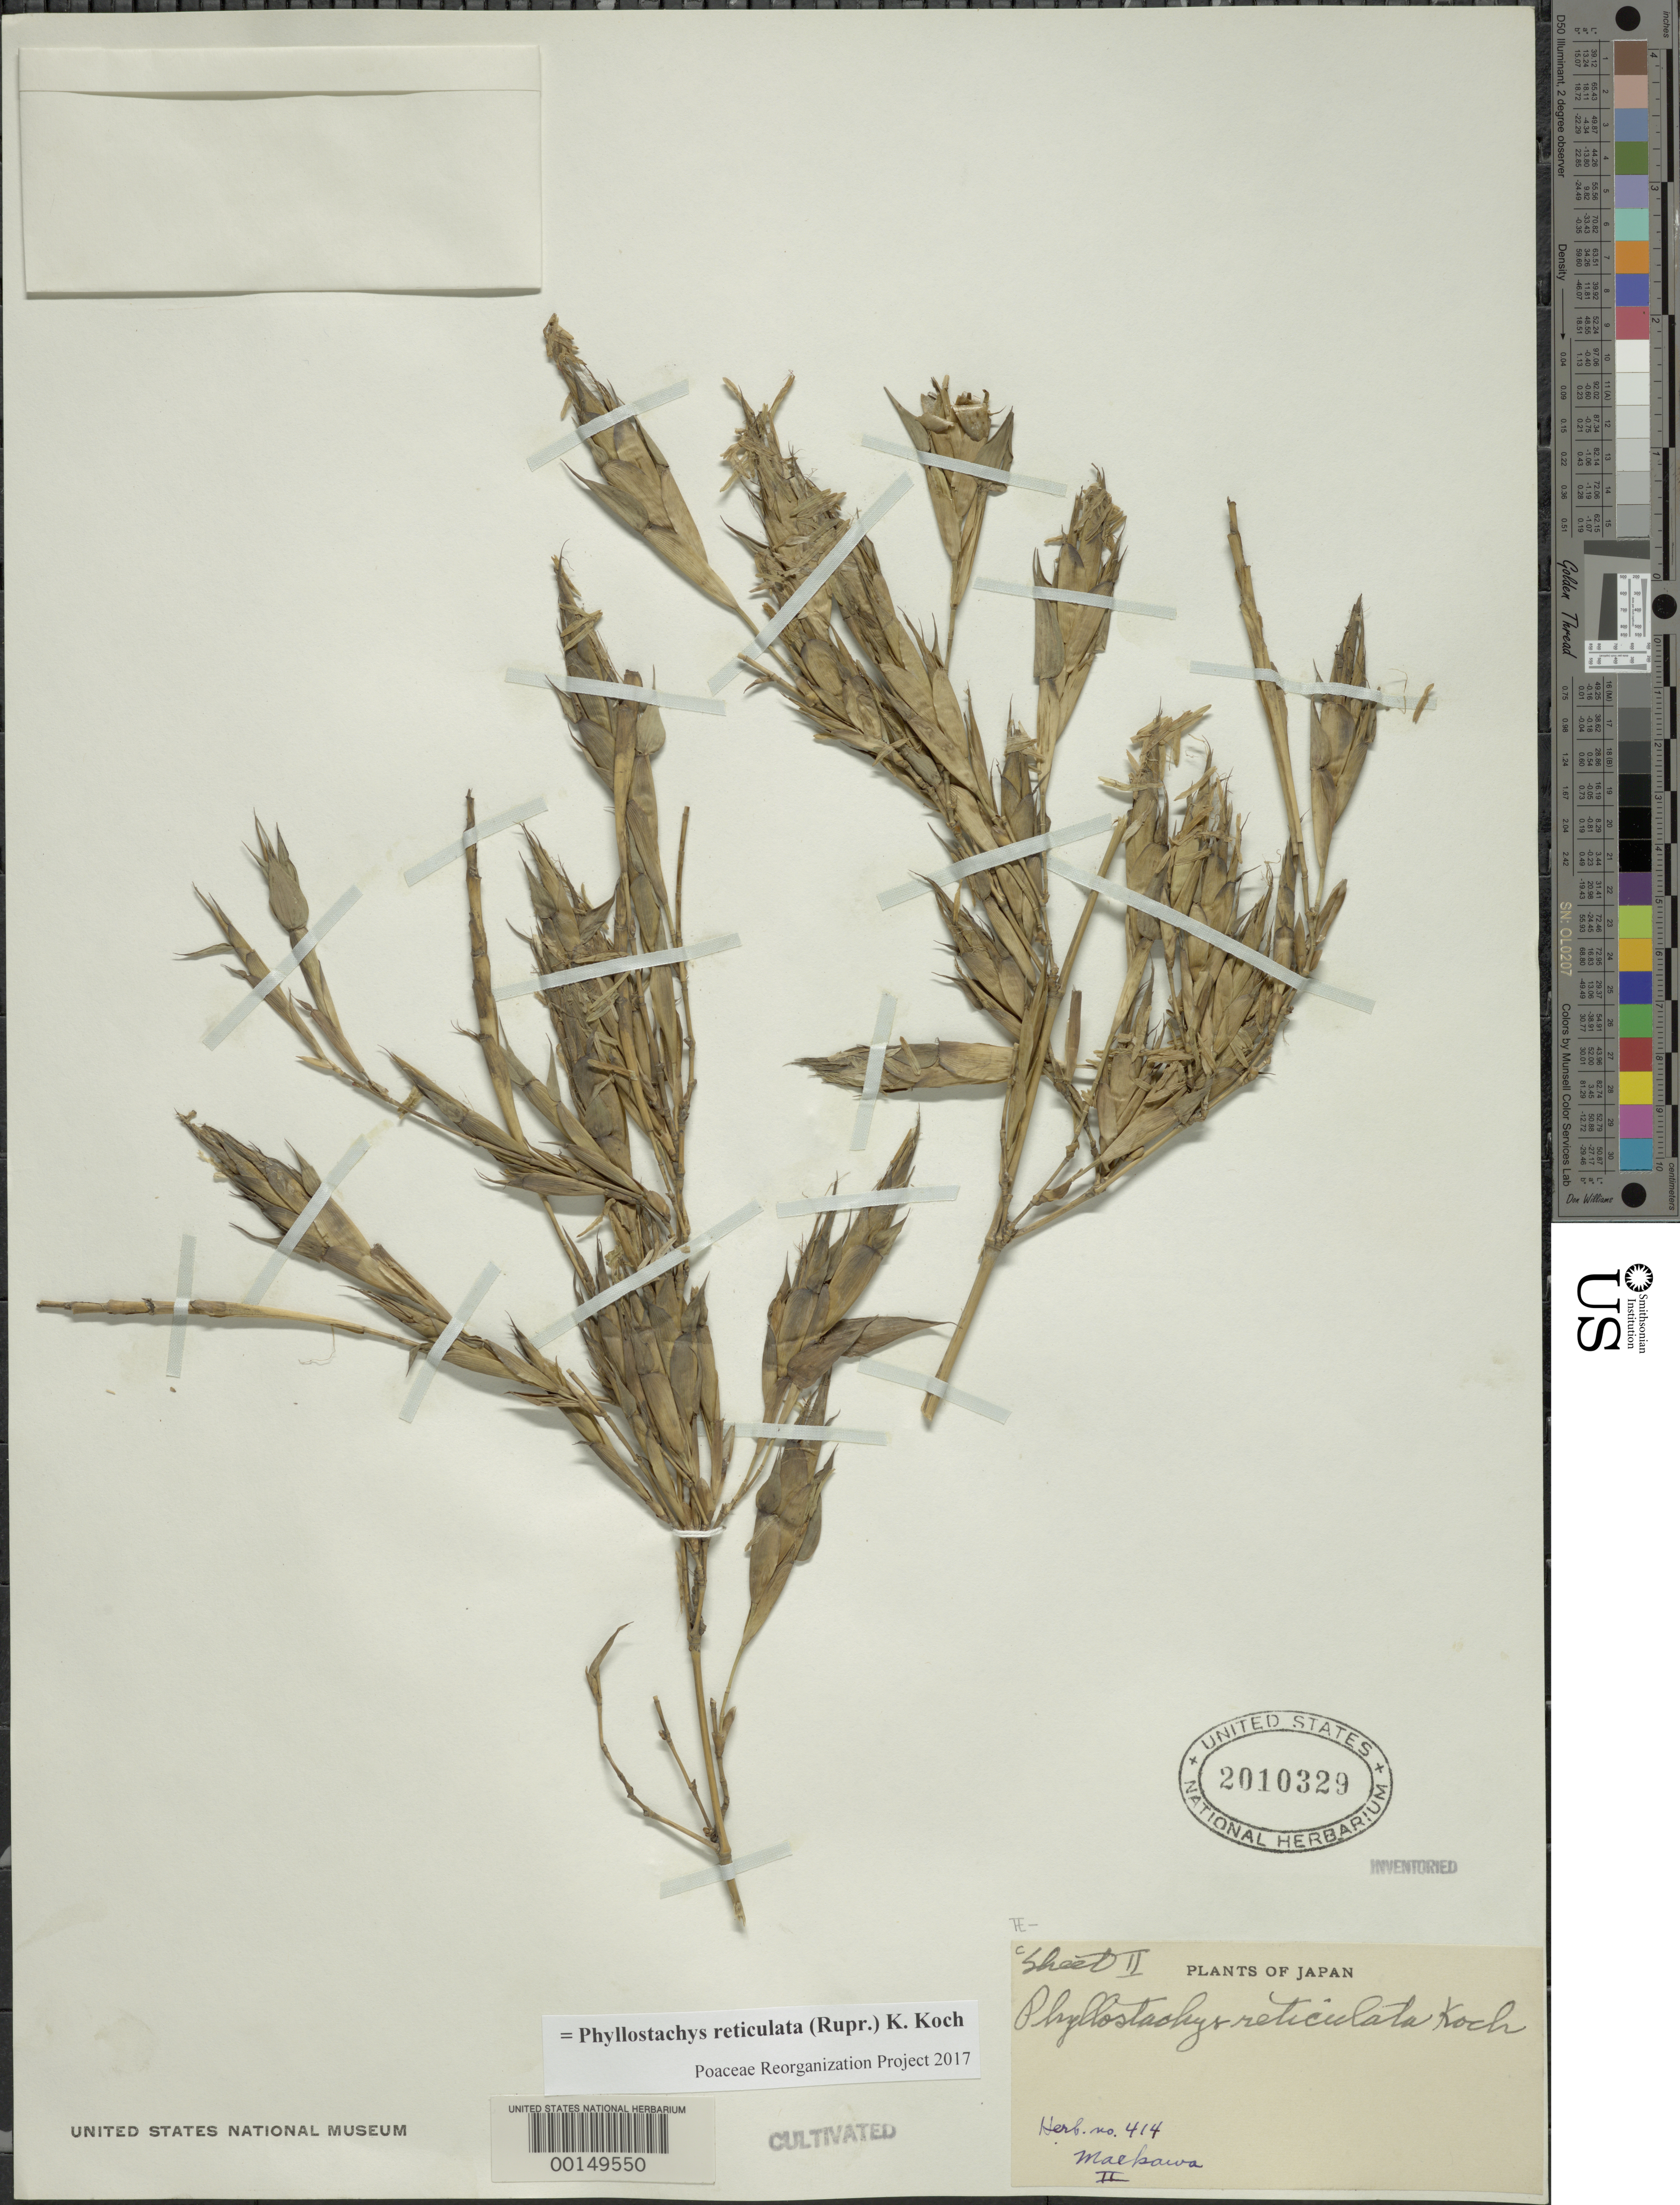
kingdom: Plantae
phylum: Tracheophyta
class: Liliopsida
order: Poales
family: Poaceae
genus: Phyllostachys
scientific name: Phyllostachys bambusoides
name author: Siebold & Zucc.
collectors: F. Maekawa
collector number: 414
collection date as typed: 1933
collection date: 1933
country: Japan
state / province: Tokyo, Federal City of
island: Honshu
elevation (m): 20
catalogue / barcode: US 2010329